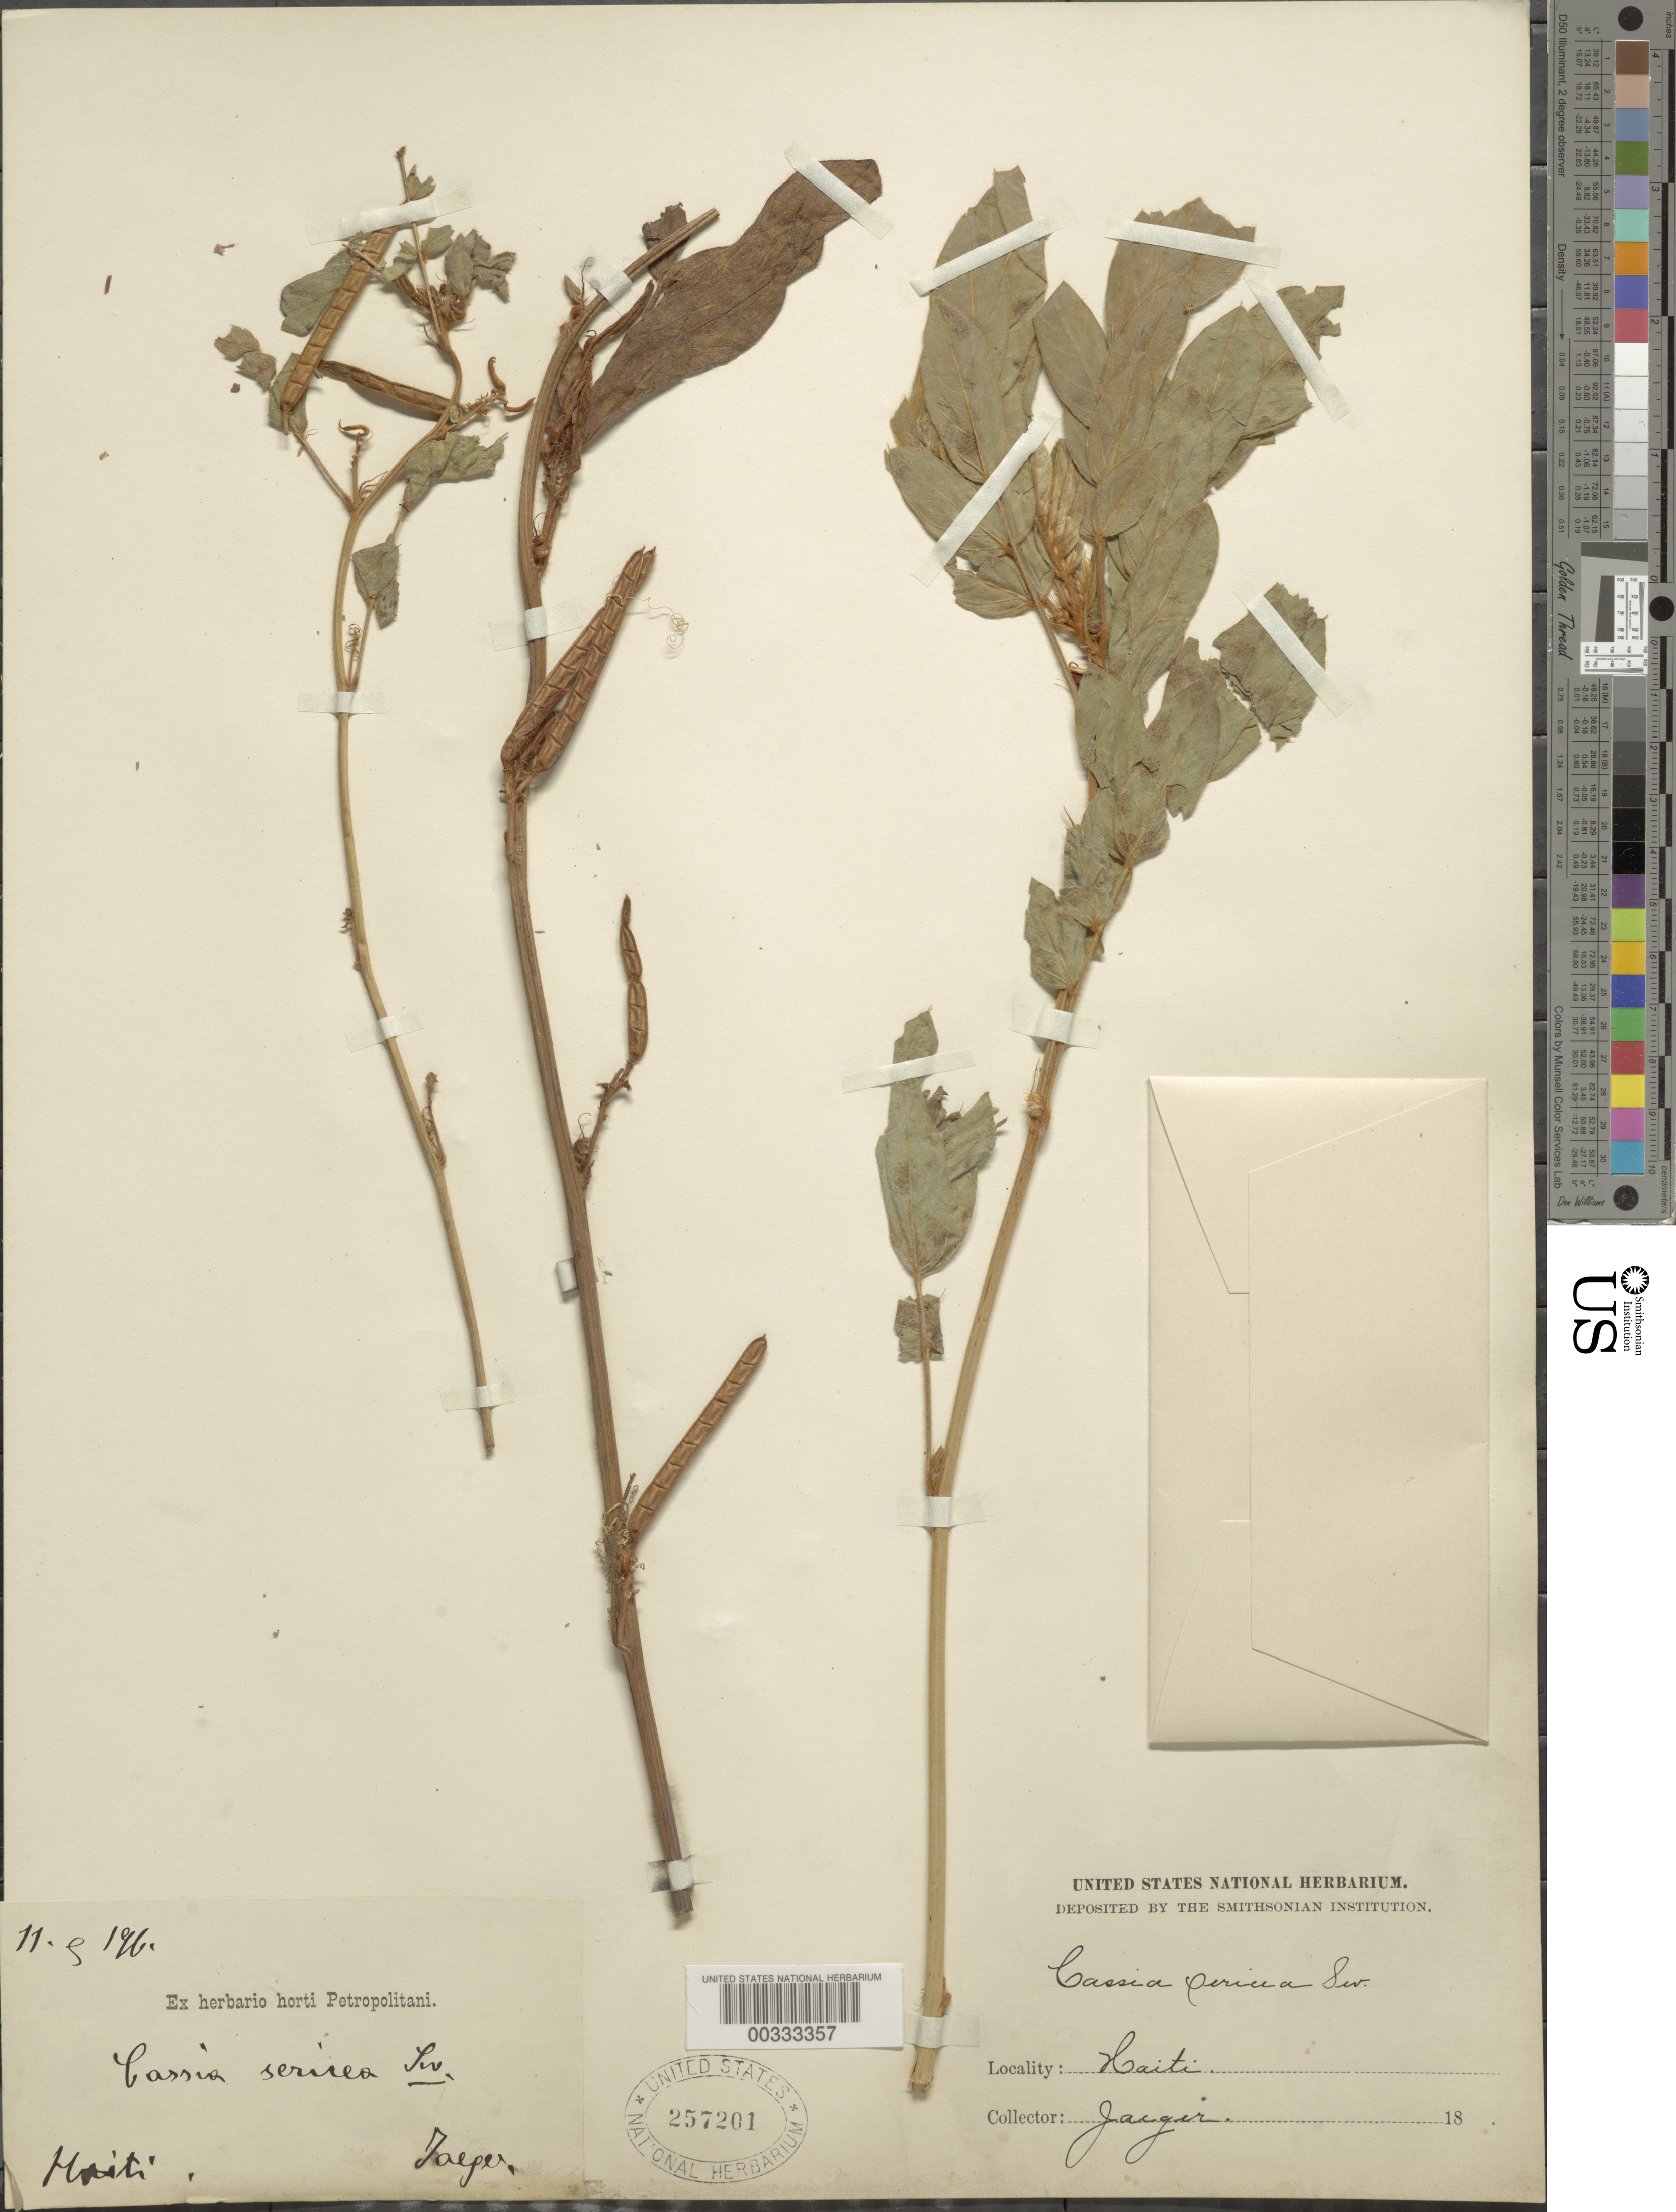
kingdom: Plantae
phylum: Tracheophyta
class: Magnoliopsida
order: Fabales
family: Fabaceae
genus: Senna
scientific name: Senna uniflora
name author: (Mill.) H.S. Irwin & Barneby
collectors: E. Jaeger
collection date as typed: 18--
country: Haiti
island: Hispaniola Island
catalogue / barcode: US 257201